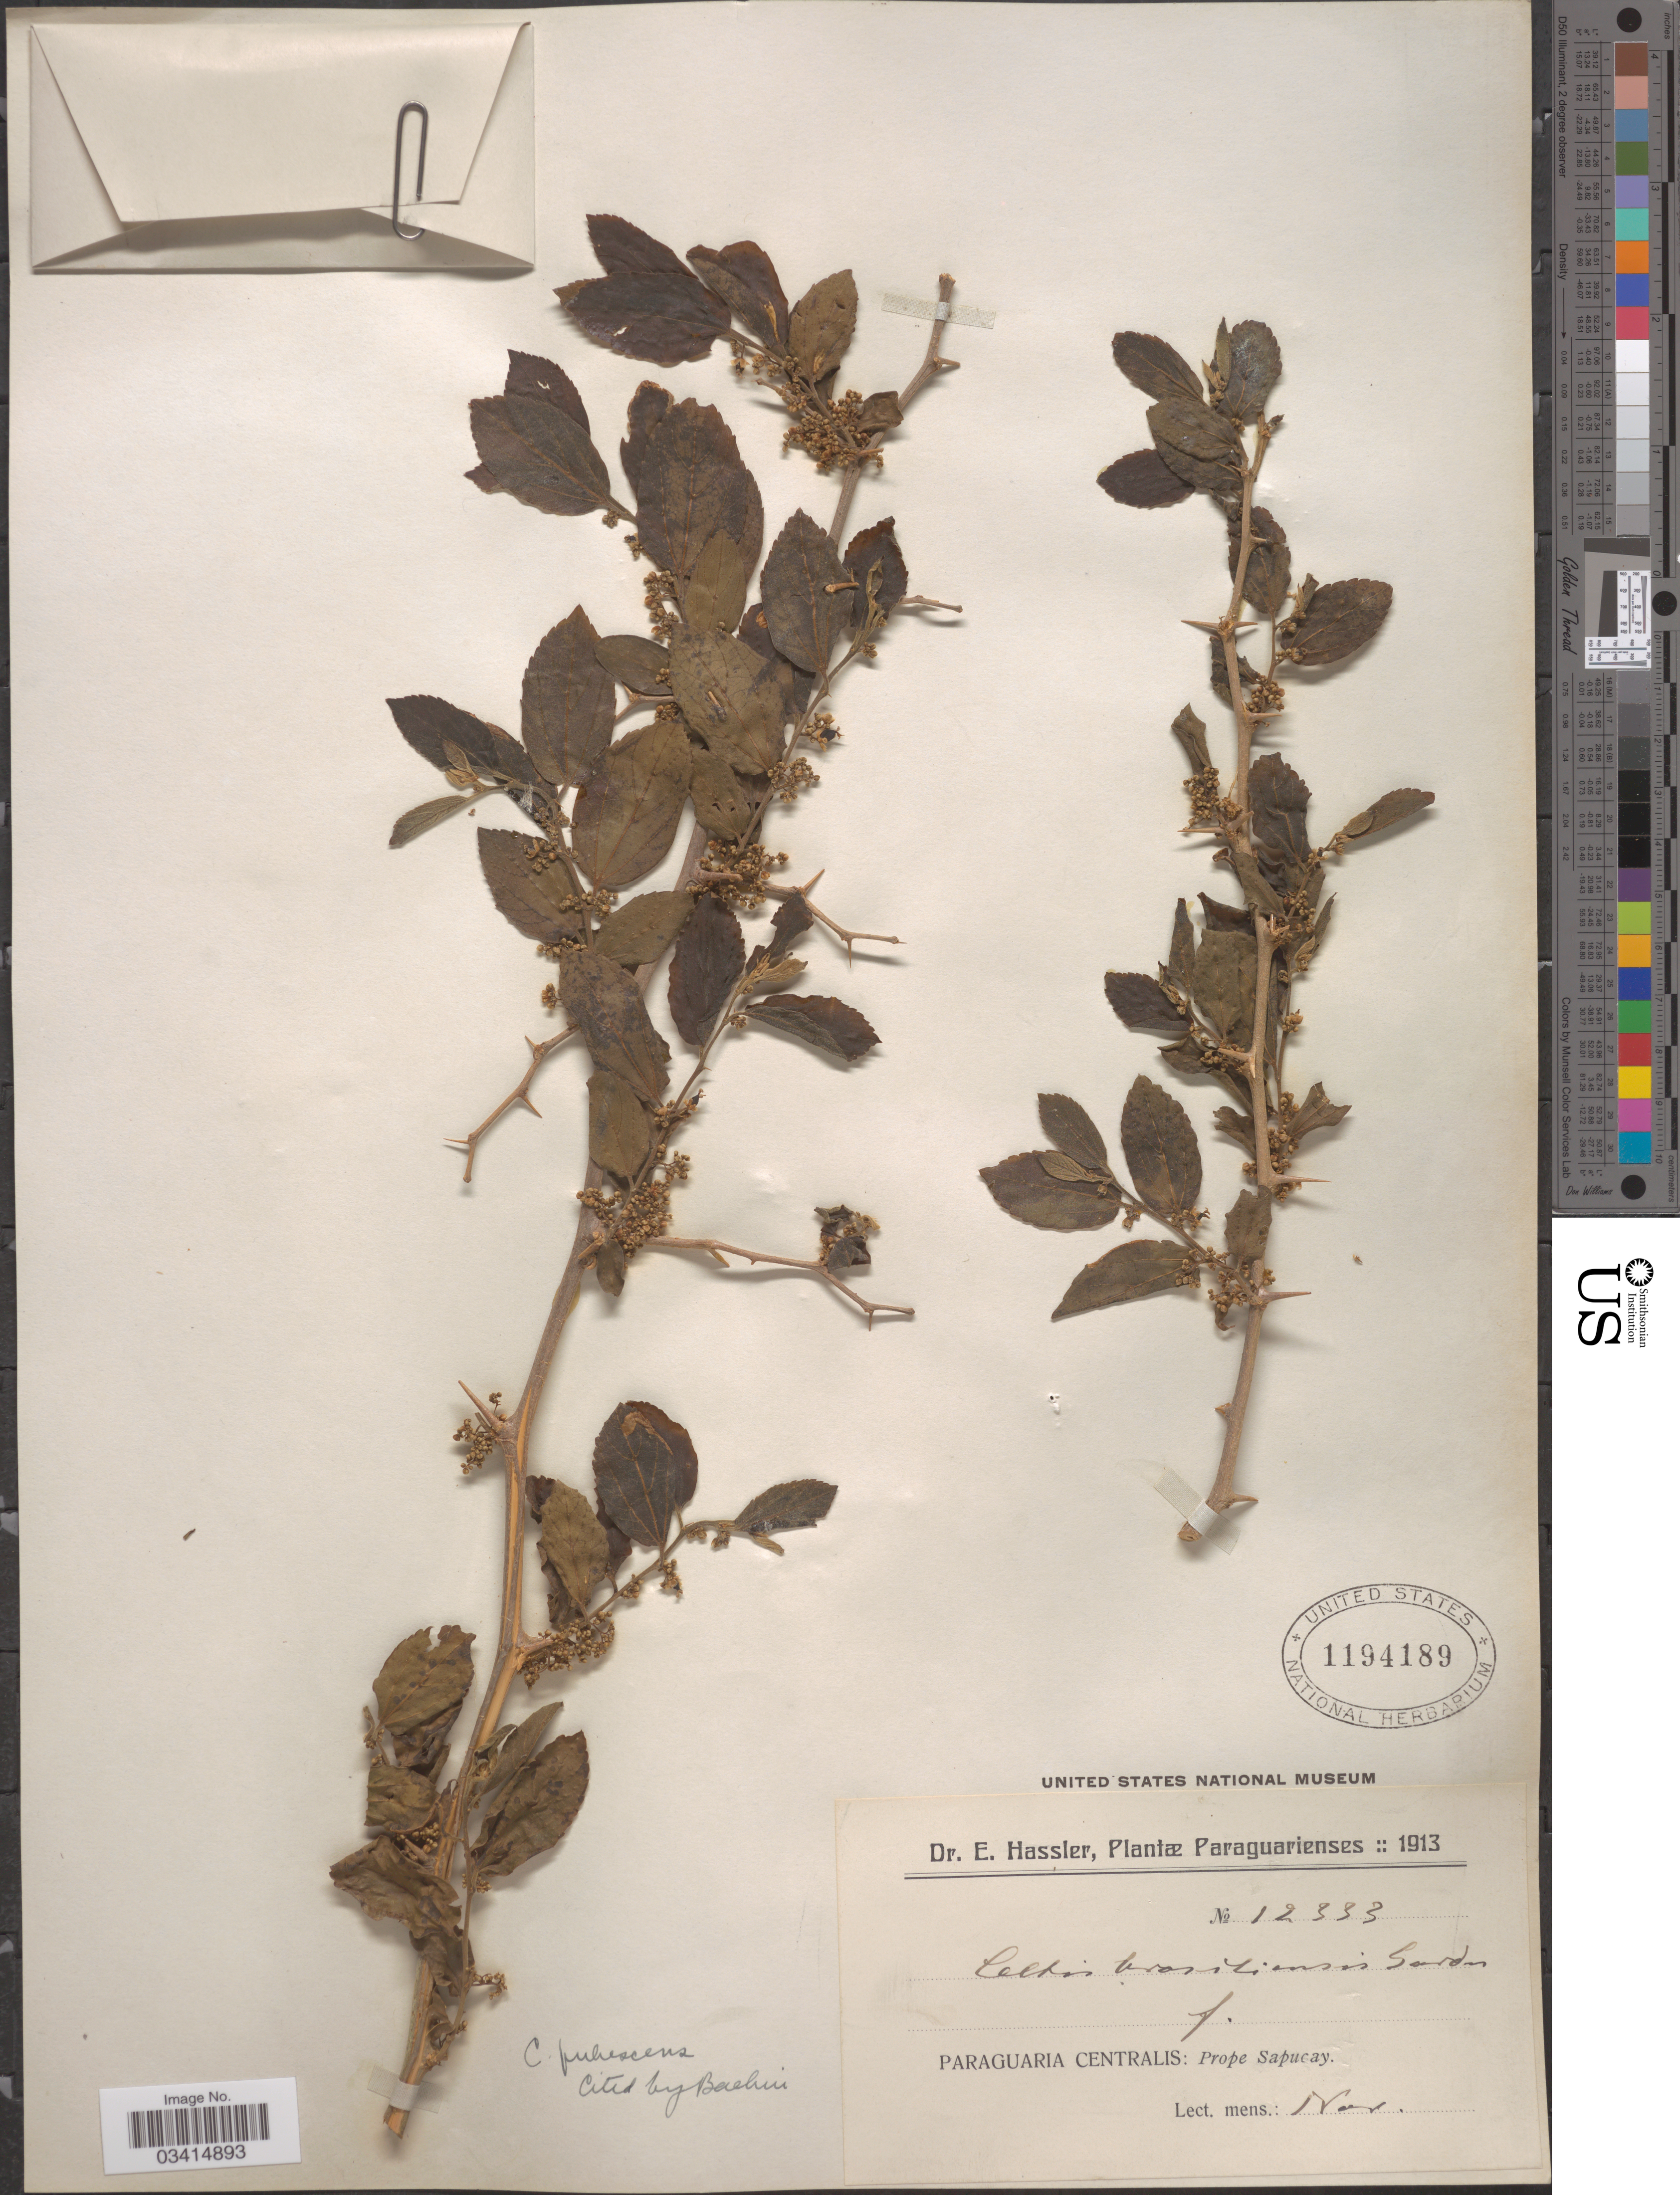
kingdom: Plantae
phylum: Tracheophyta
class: Magnoliopsida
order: Rosales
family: Cannabaceae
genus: Celtis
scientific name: Celtis pubescens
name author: (Kunth) Spreng.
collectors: E. Hassler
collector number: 12333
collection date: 1913-11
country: Paraguay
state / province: Paraguari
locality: Paraguaria Centralis: Prope Sapucay.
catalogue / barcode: US 1194189